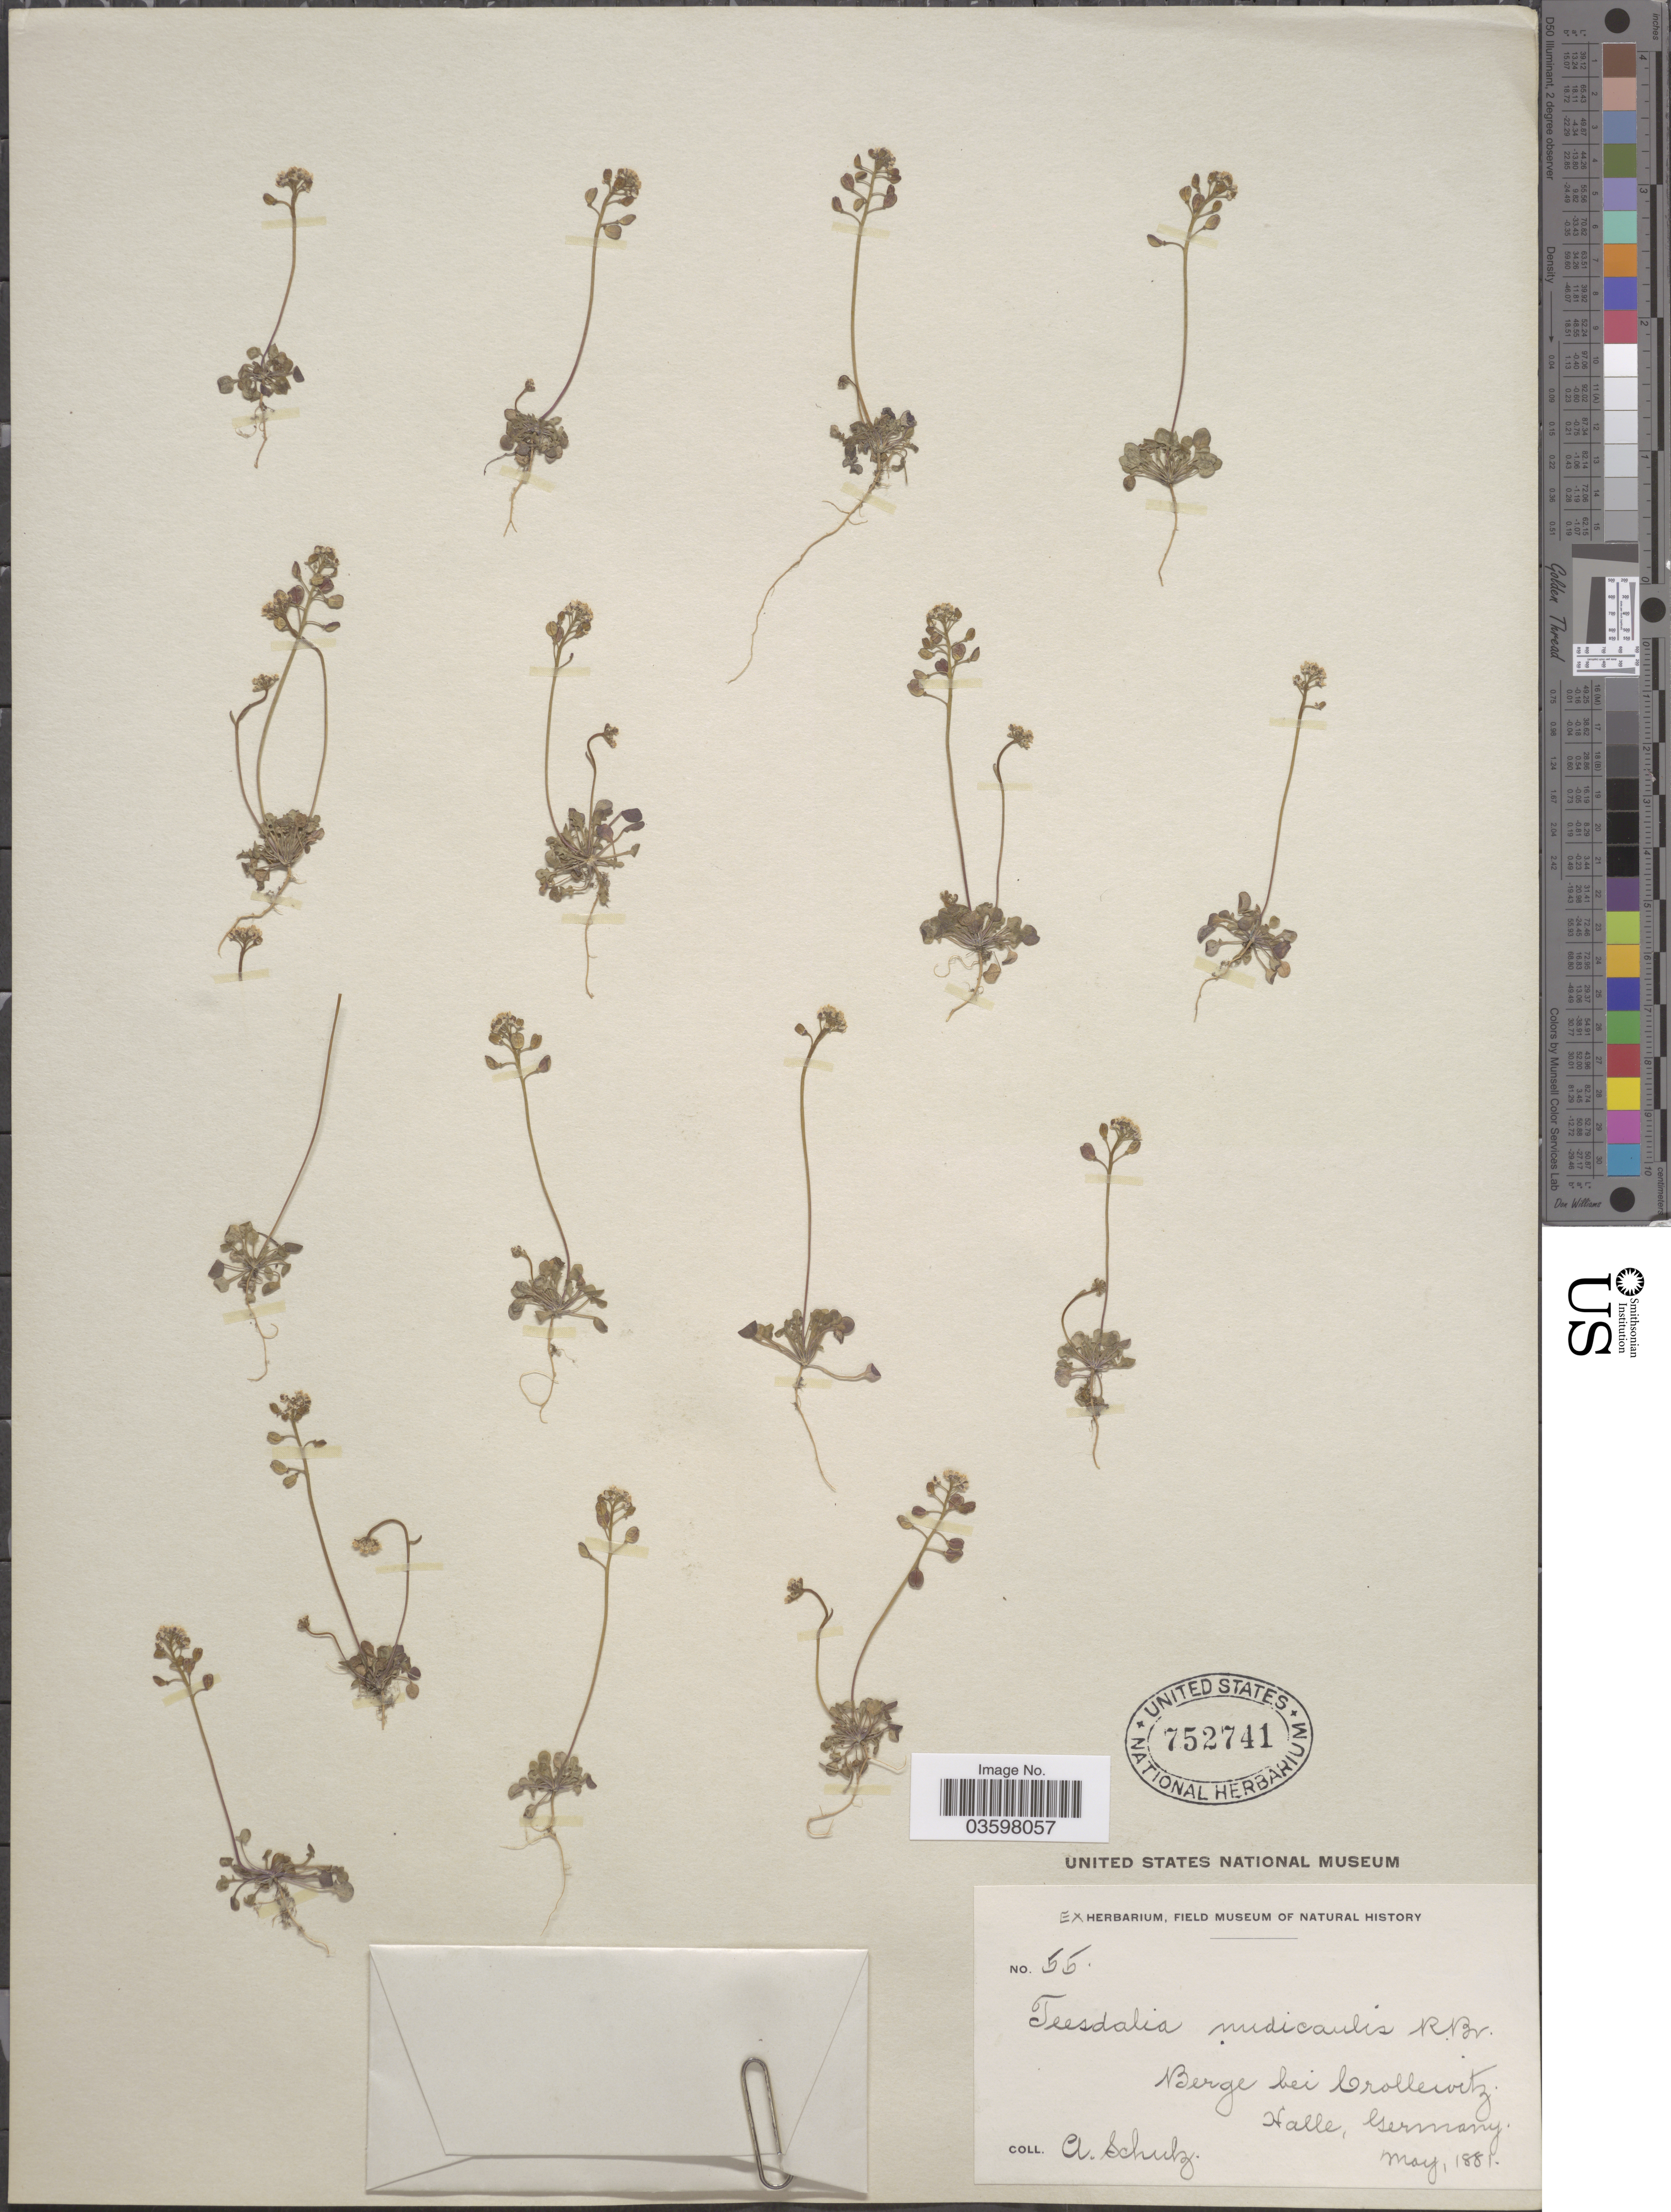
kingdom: Plantae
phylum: Tracheophyta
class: Magnoliopsida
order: Brassicales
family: Brassicaceae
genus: Teesdalia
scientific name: Teesdalia nudicaulis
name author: (L.) W.T. Aiton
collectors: A. Schulz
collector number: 55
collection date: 1881-05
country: Germany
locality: Berge bei Crollewitz. Halle.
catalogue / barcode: US 752741